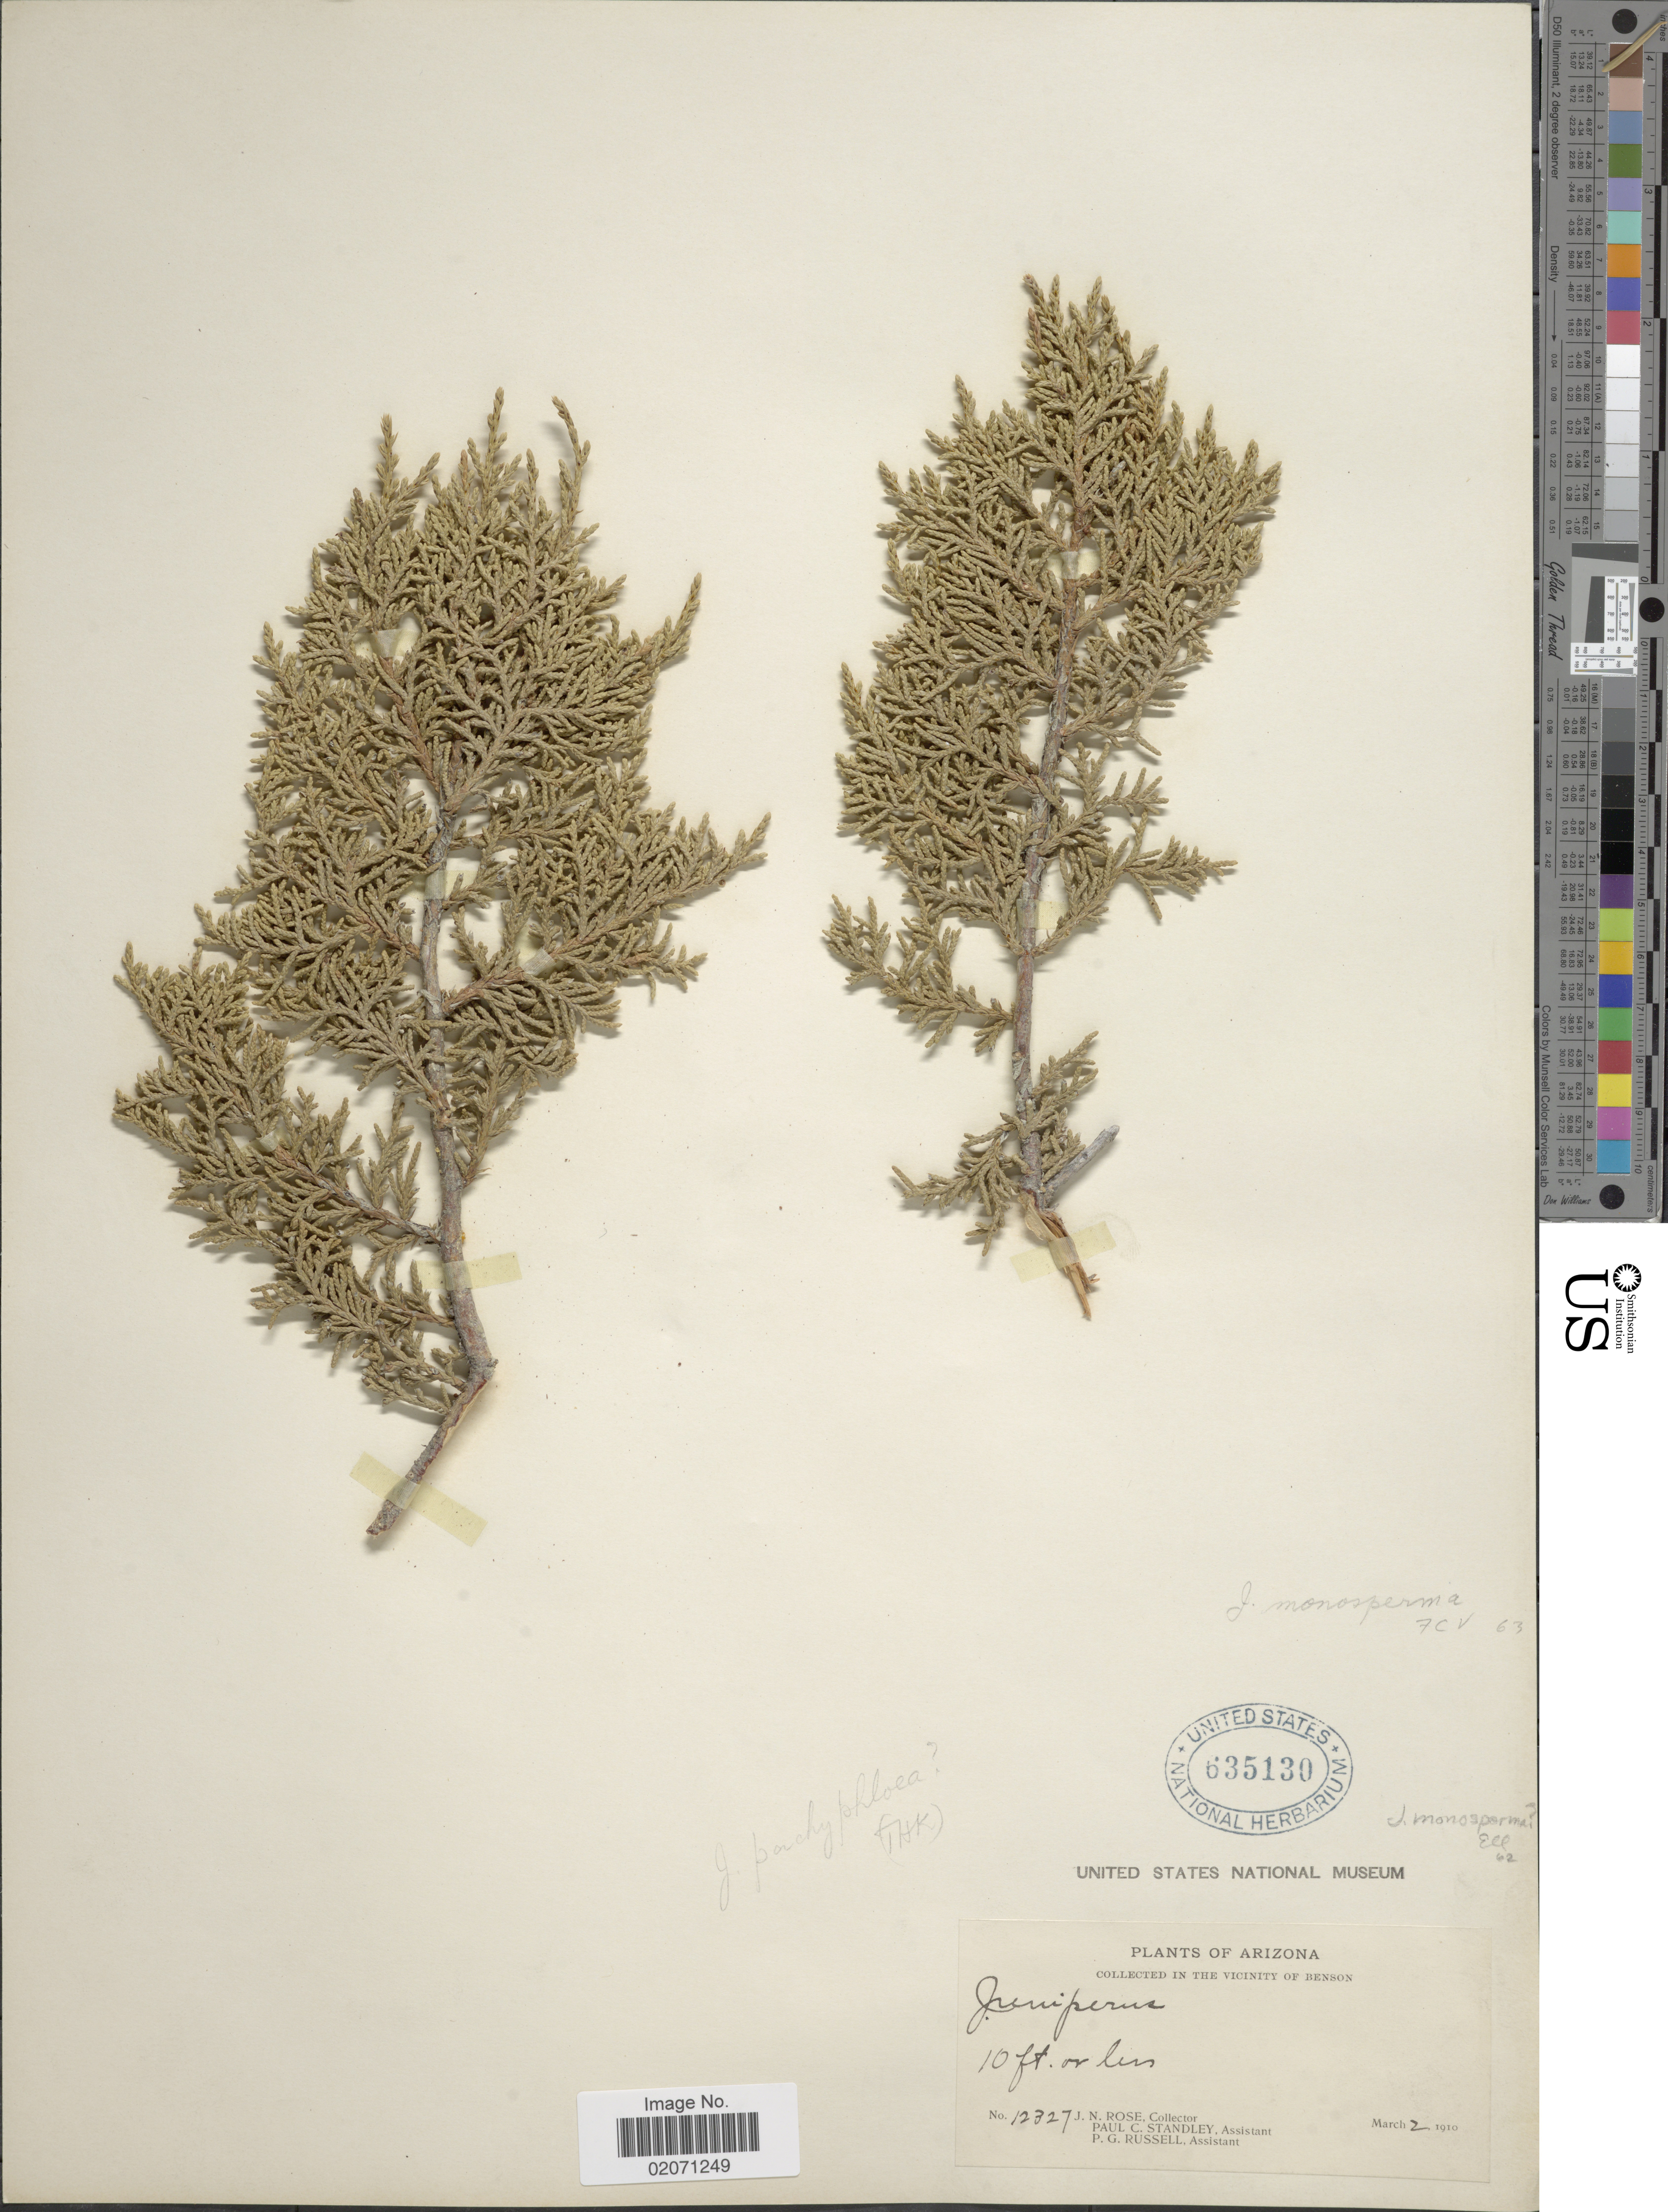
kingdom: Plantae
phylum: Tracheophyta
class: Pinopsida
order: Pinales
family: Cupressaceae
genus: Juniperus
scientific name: Juniperus monosperma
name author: (Engelm.) Sarg.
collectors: J. N. Rose, P. C. Standley & P. G. Russell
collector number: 12327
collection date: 1910-03-02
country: United States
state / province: Arizona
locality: Vicinity of Benson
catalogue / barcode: US 635130